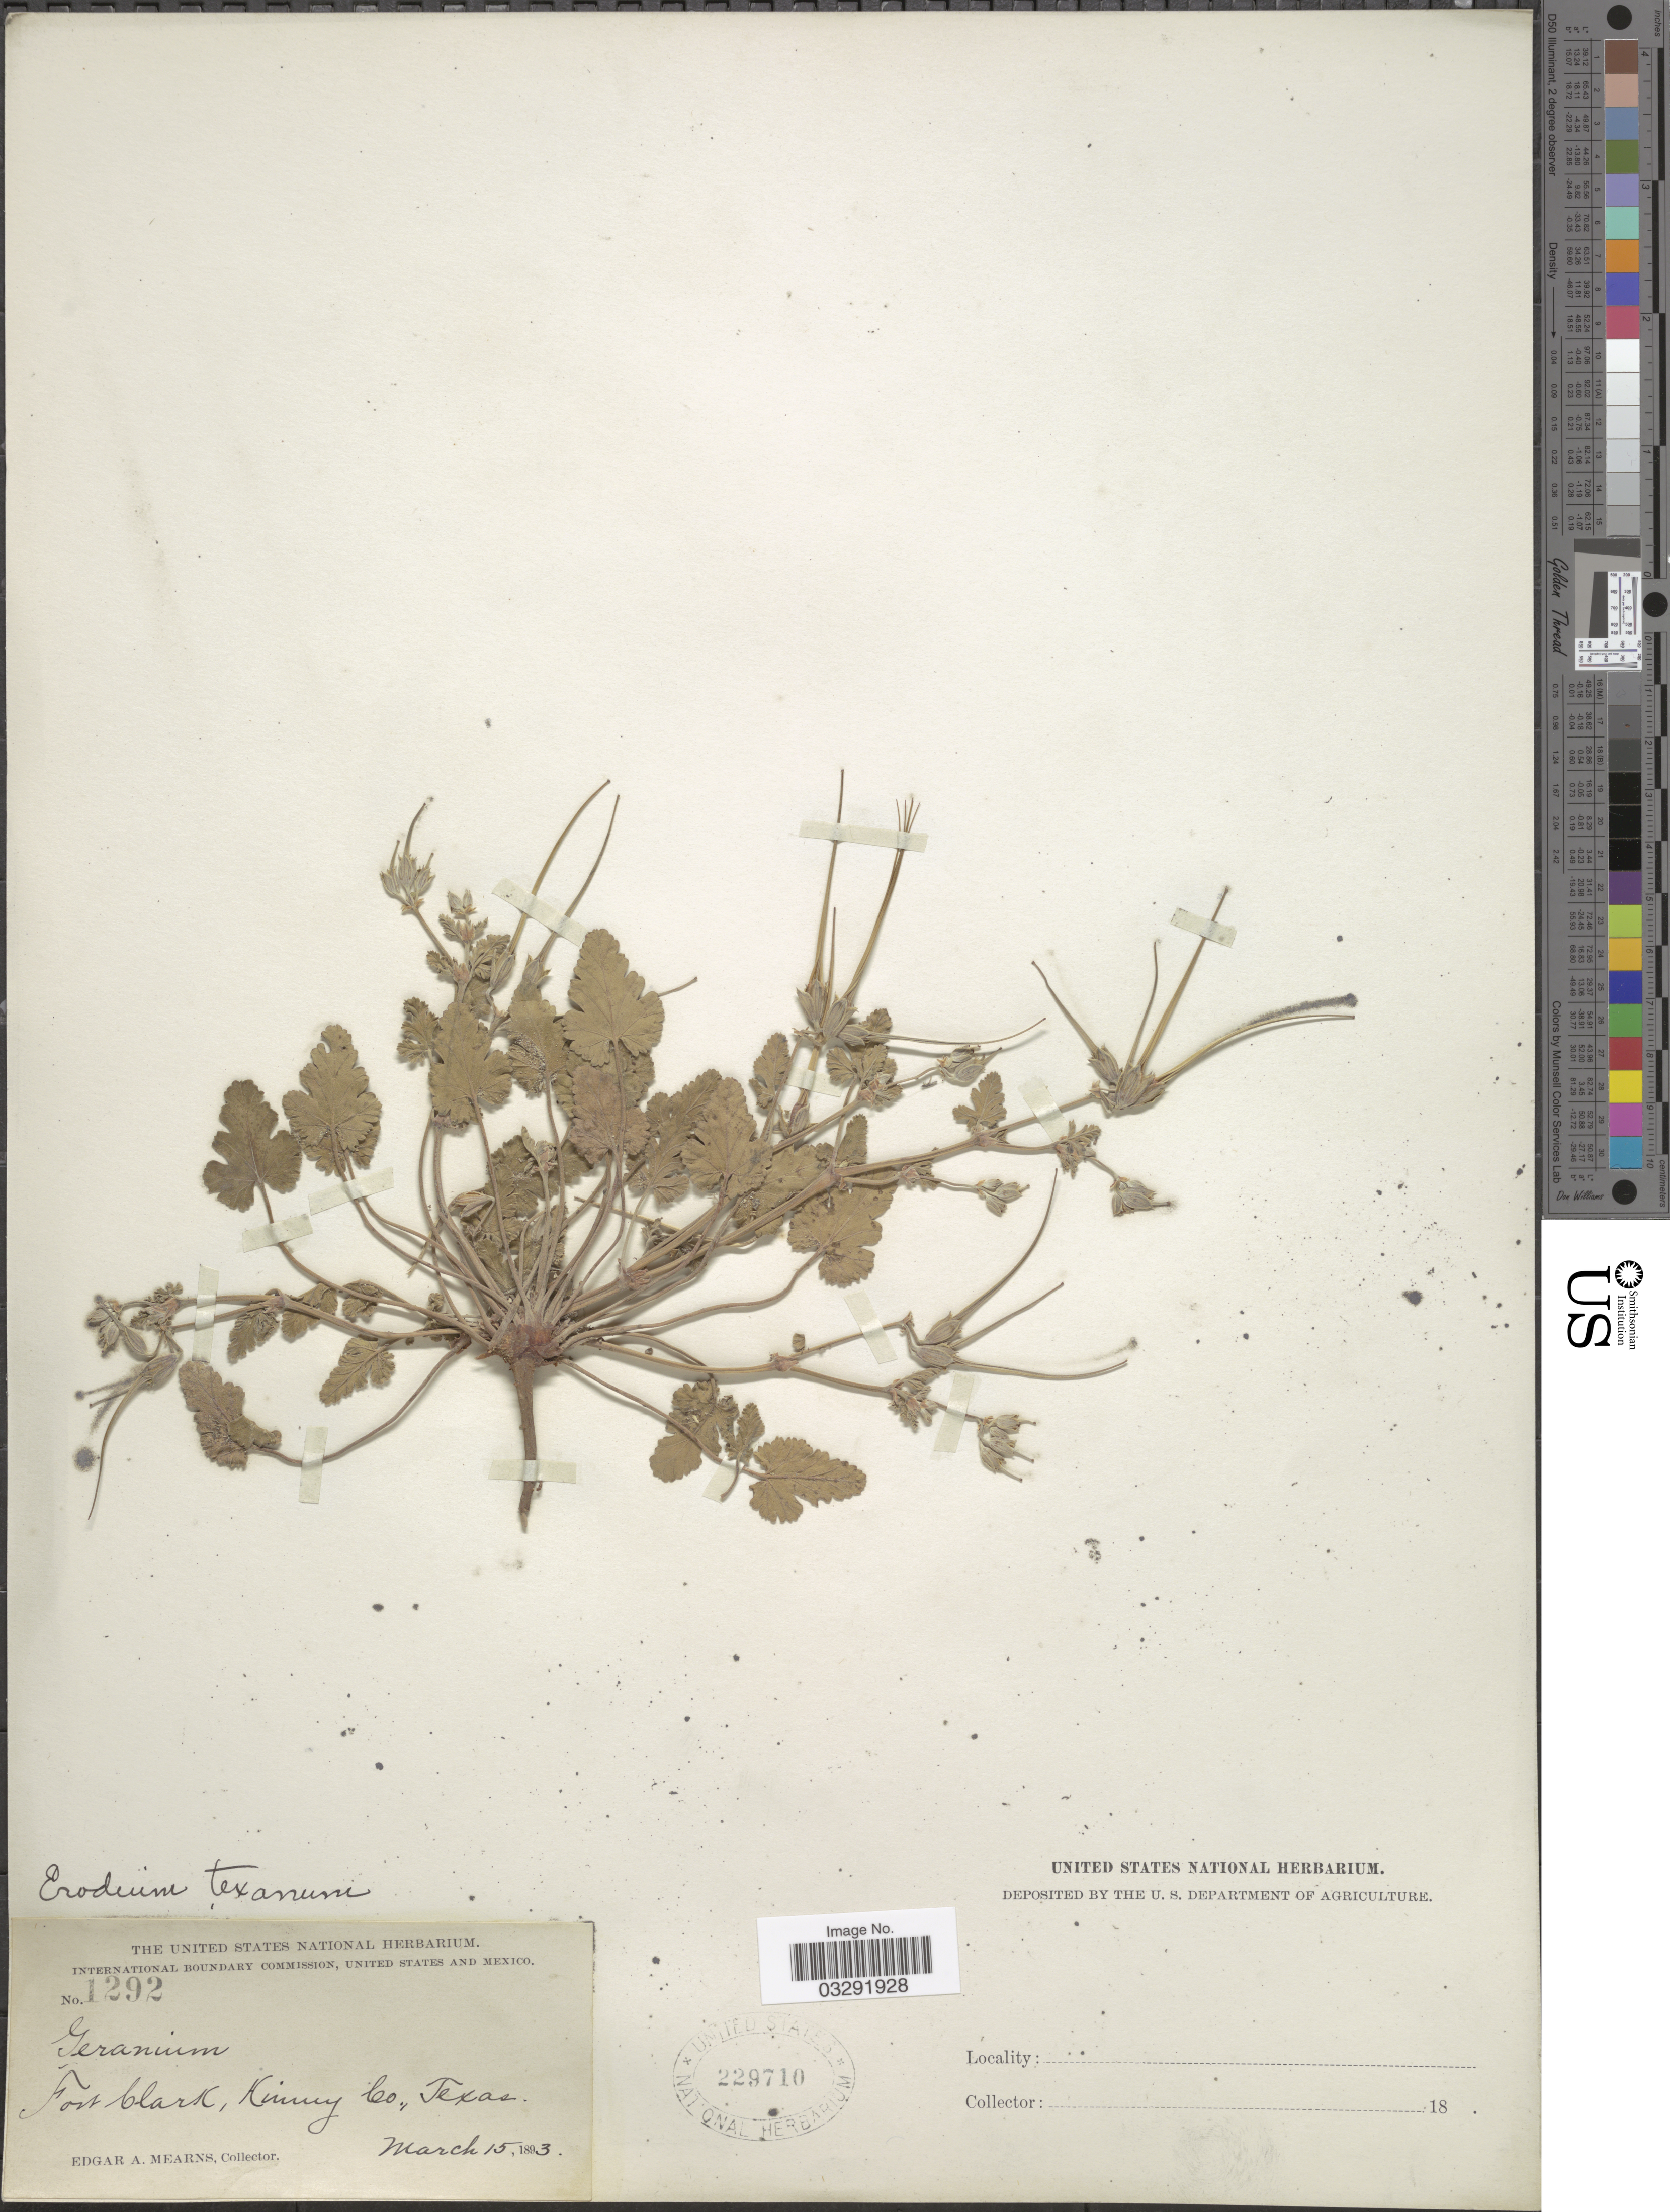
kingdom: Plantae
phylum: Tracheophyta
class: Magnoliopsida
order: Geraniales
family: Geraniaceae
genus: Erodium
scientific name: Erodium texanum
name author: A. Gray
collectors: E. A. Mearns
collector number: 1292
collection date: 1893-03-15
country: United States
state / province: Texas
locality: Fort Clark, Kinney Co.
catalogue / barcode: US 229710